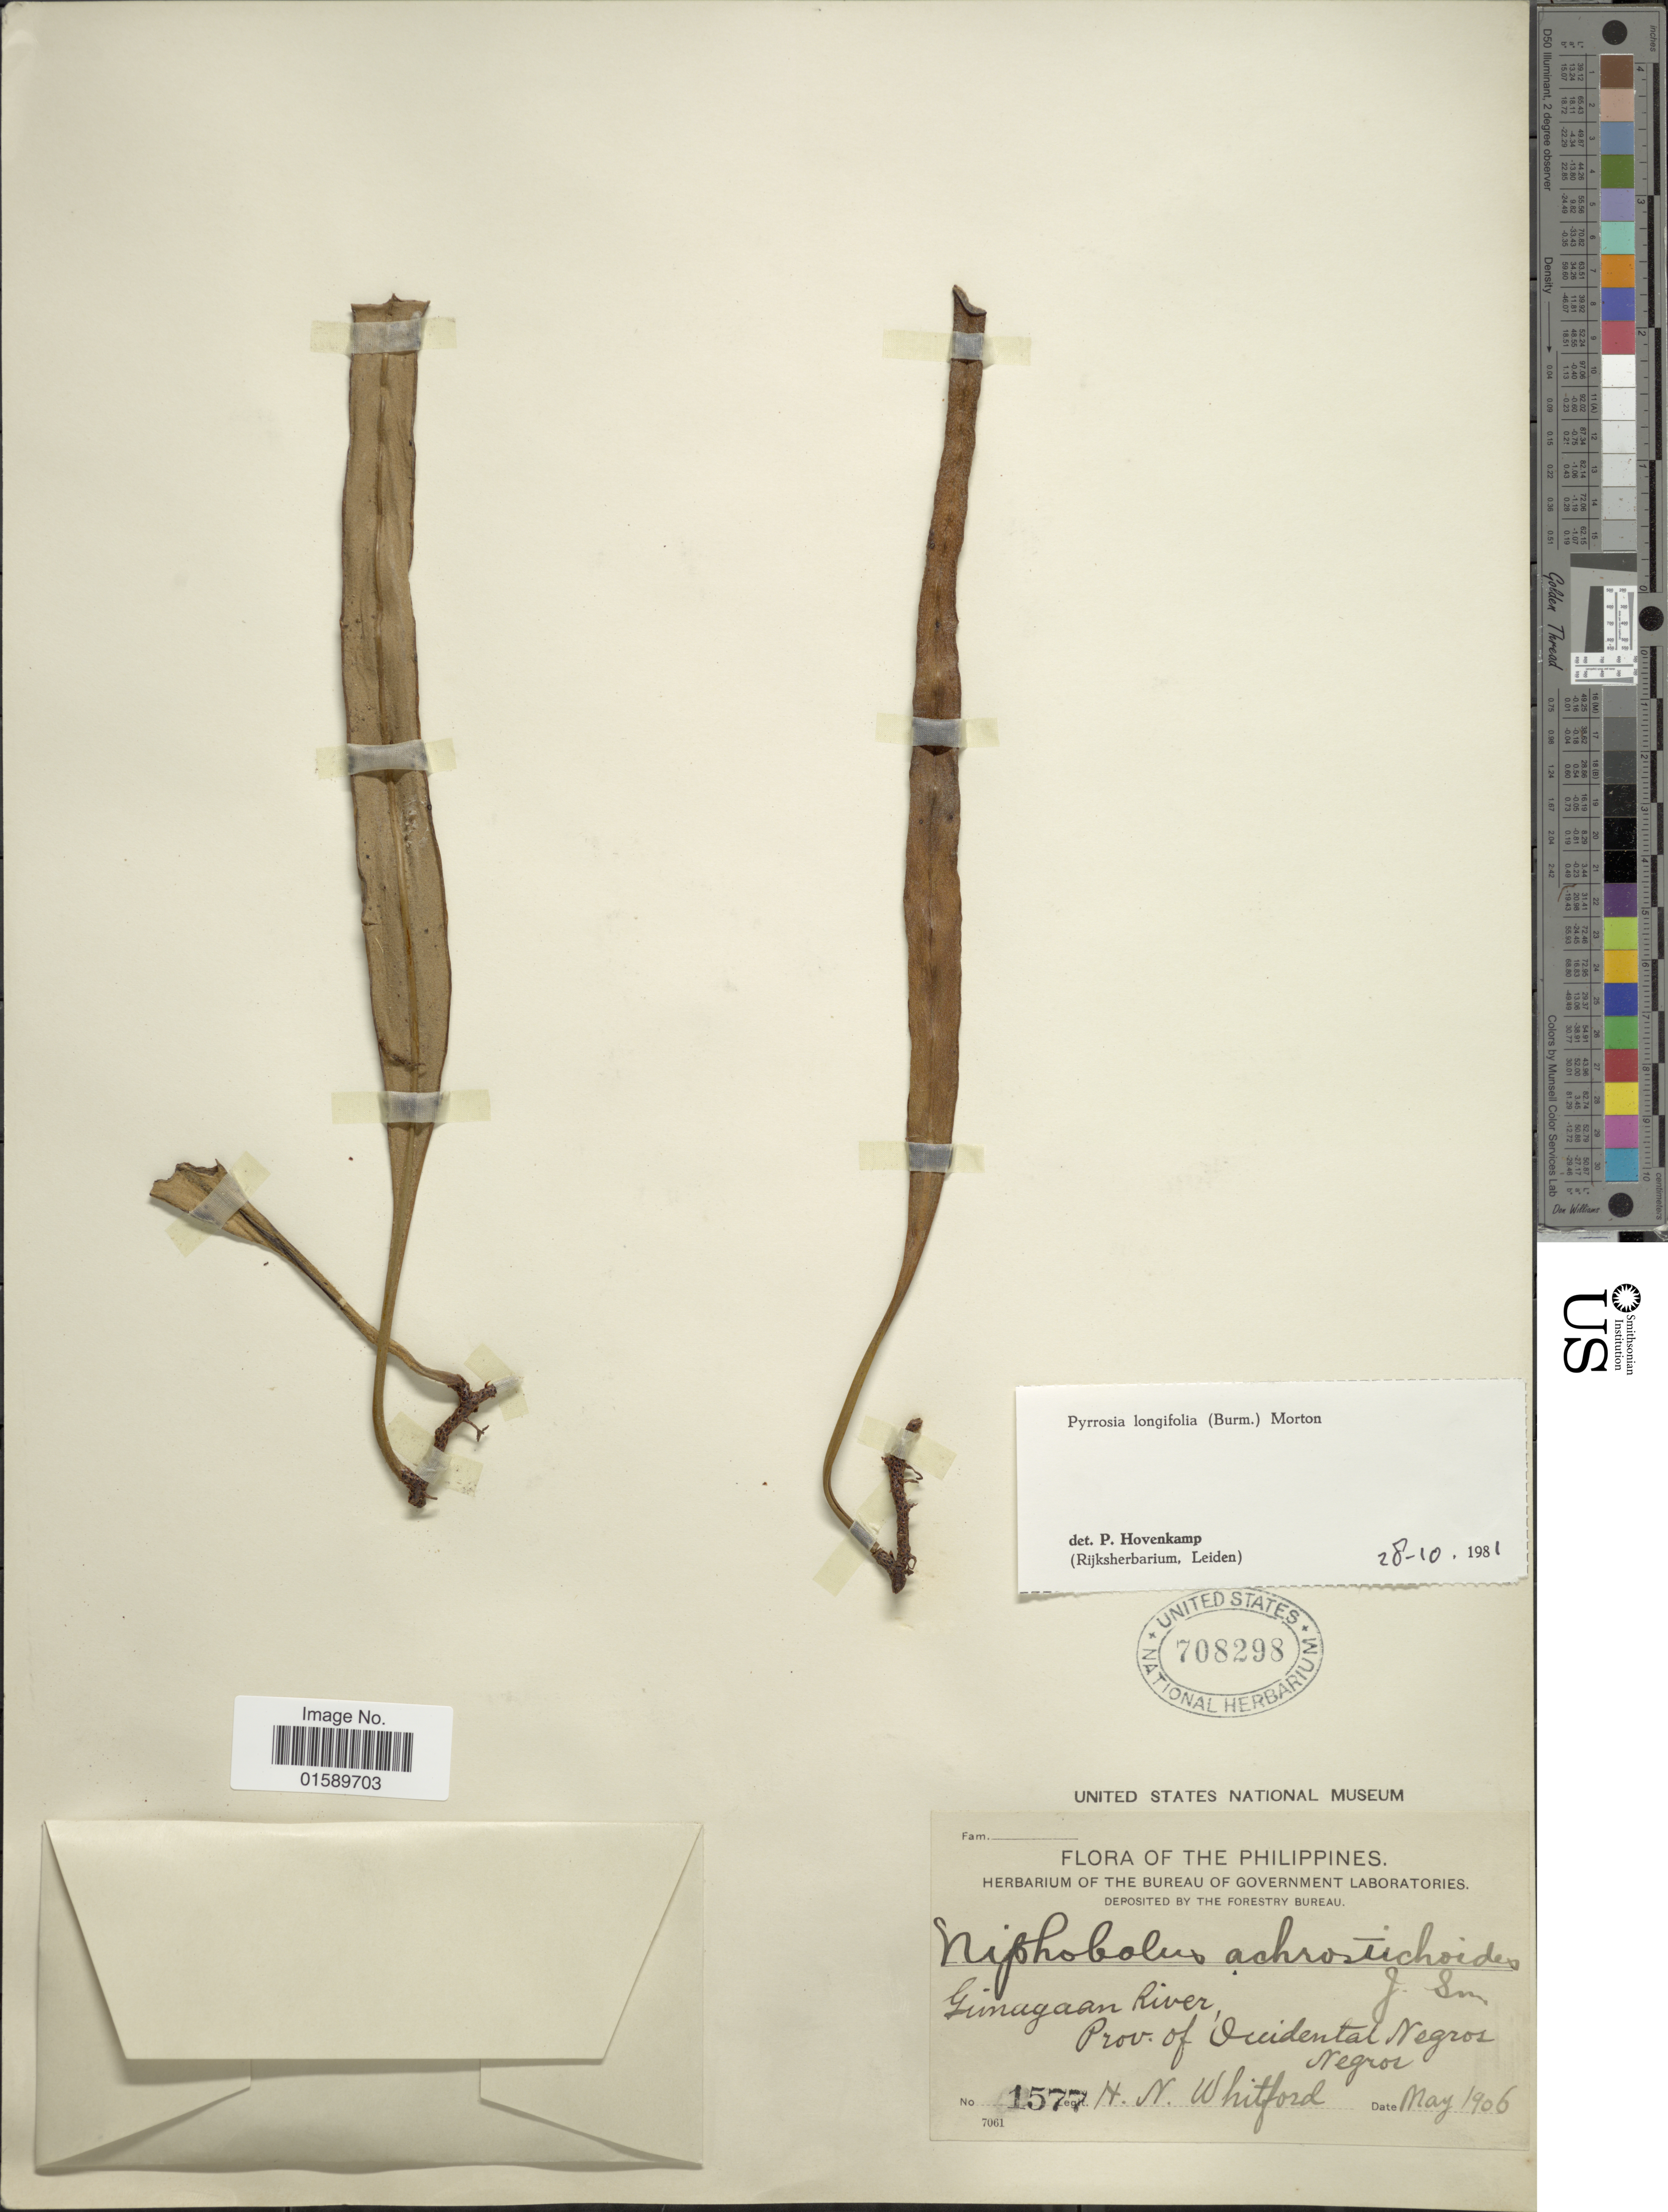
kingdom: Plantae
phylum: Tracheophyta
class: Polypodiopsida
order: Polypodiales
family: Polypodiaceae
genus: Pyrrosia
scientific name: Pyrrosia longifolia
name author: (Burm. f.) C.V. Morton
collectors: H. N. Whitford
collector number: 1577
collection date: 1906-05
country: Philippines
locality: Ginagaan River, Prov. of Occidental Negros , Negros.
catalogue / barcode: US 708298